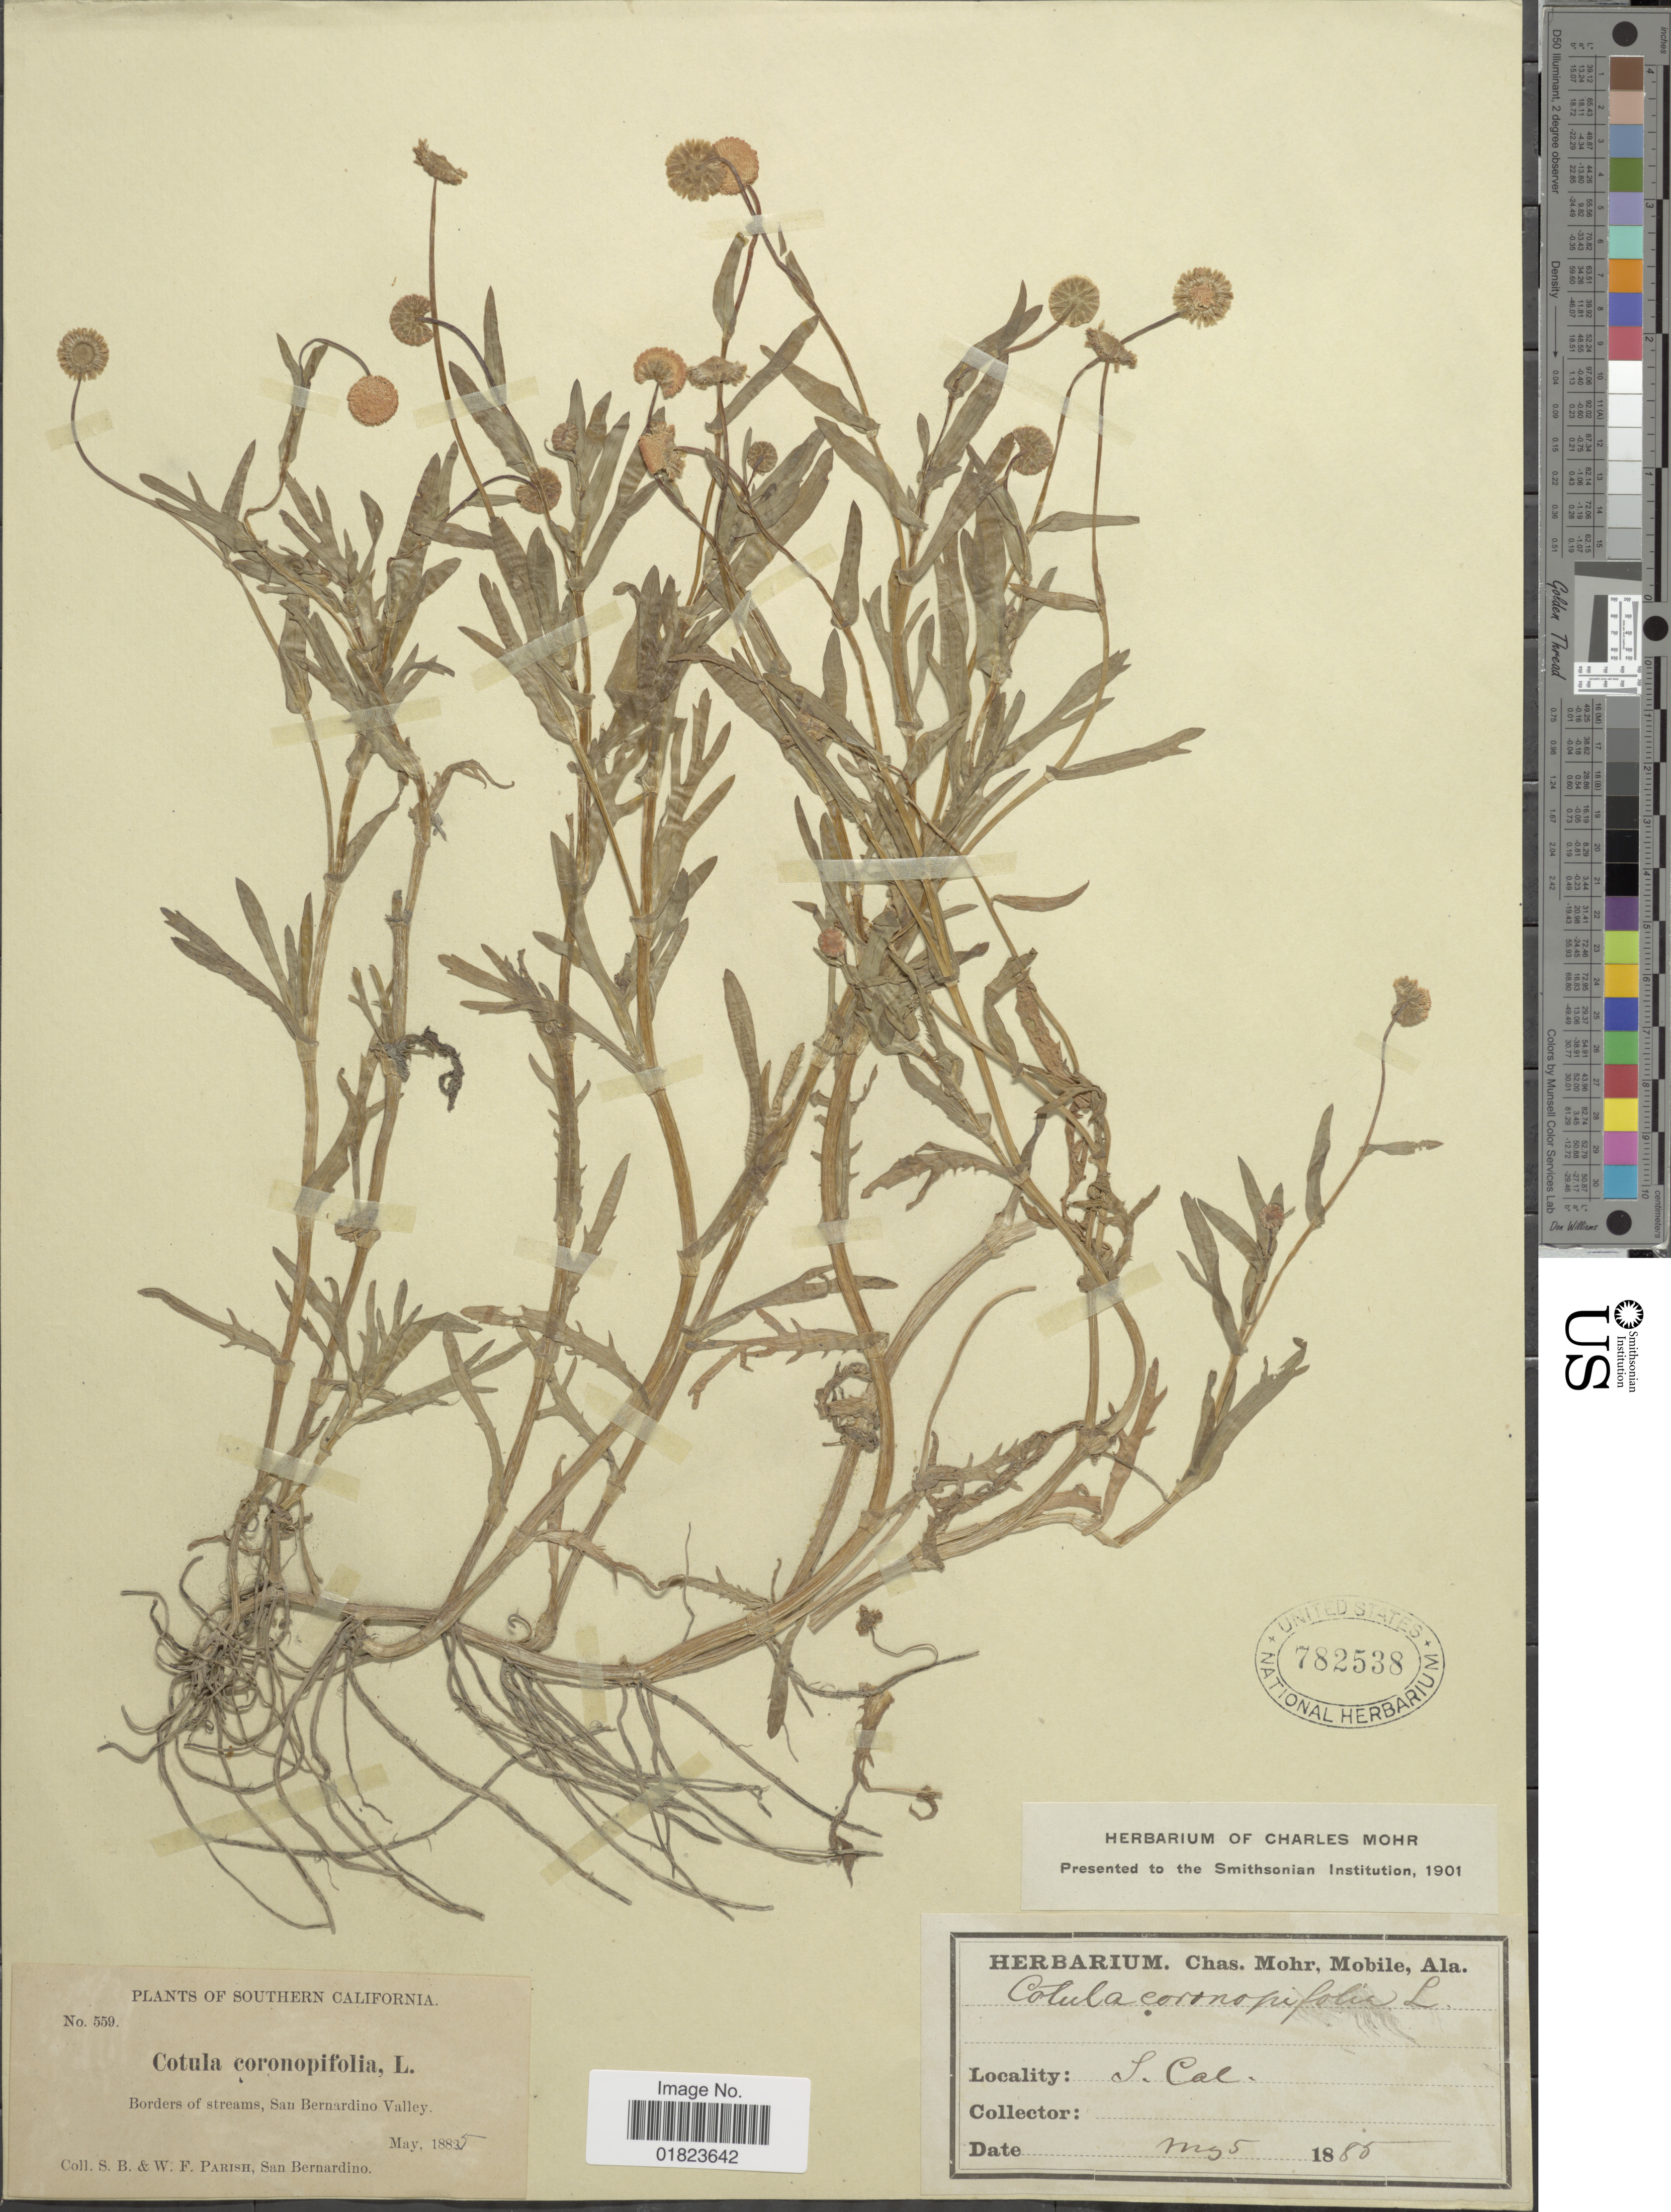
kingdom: Plantae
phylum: Tracheophyta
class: Magnoliopsida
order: Asterales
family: Asteraceae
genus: Cotula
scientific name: Cotula coronopifolia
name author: L.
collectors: S. B. Parish & W. F. Parish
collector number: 559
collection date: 1885-05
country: United States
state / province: California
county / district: San Bernardino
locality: Southern California. Borders of streams, San Bernardino Valley.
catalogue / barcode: US 782538